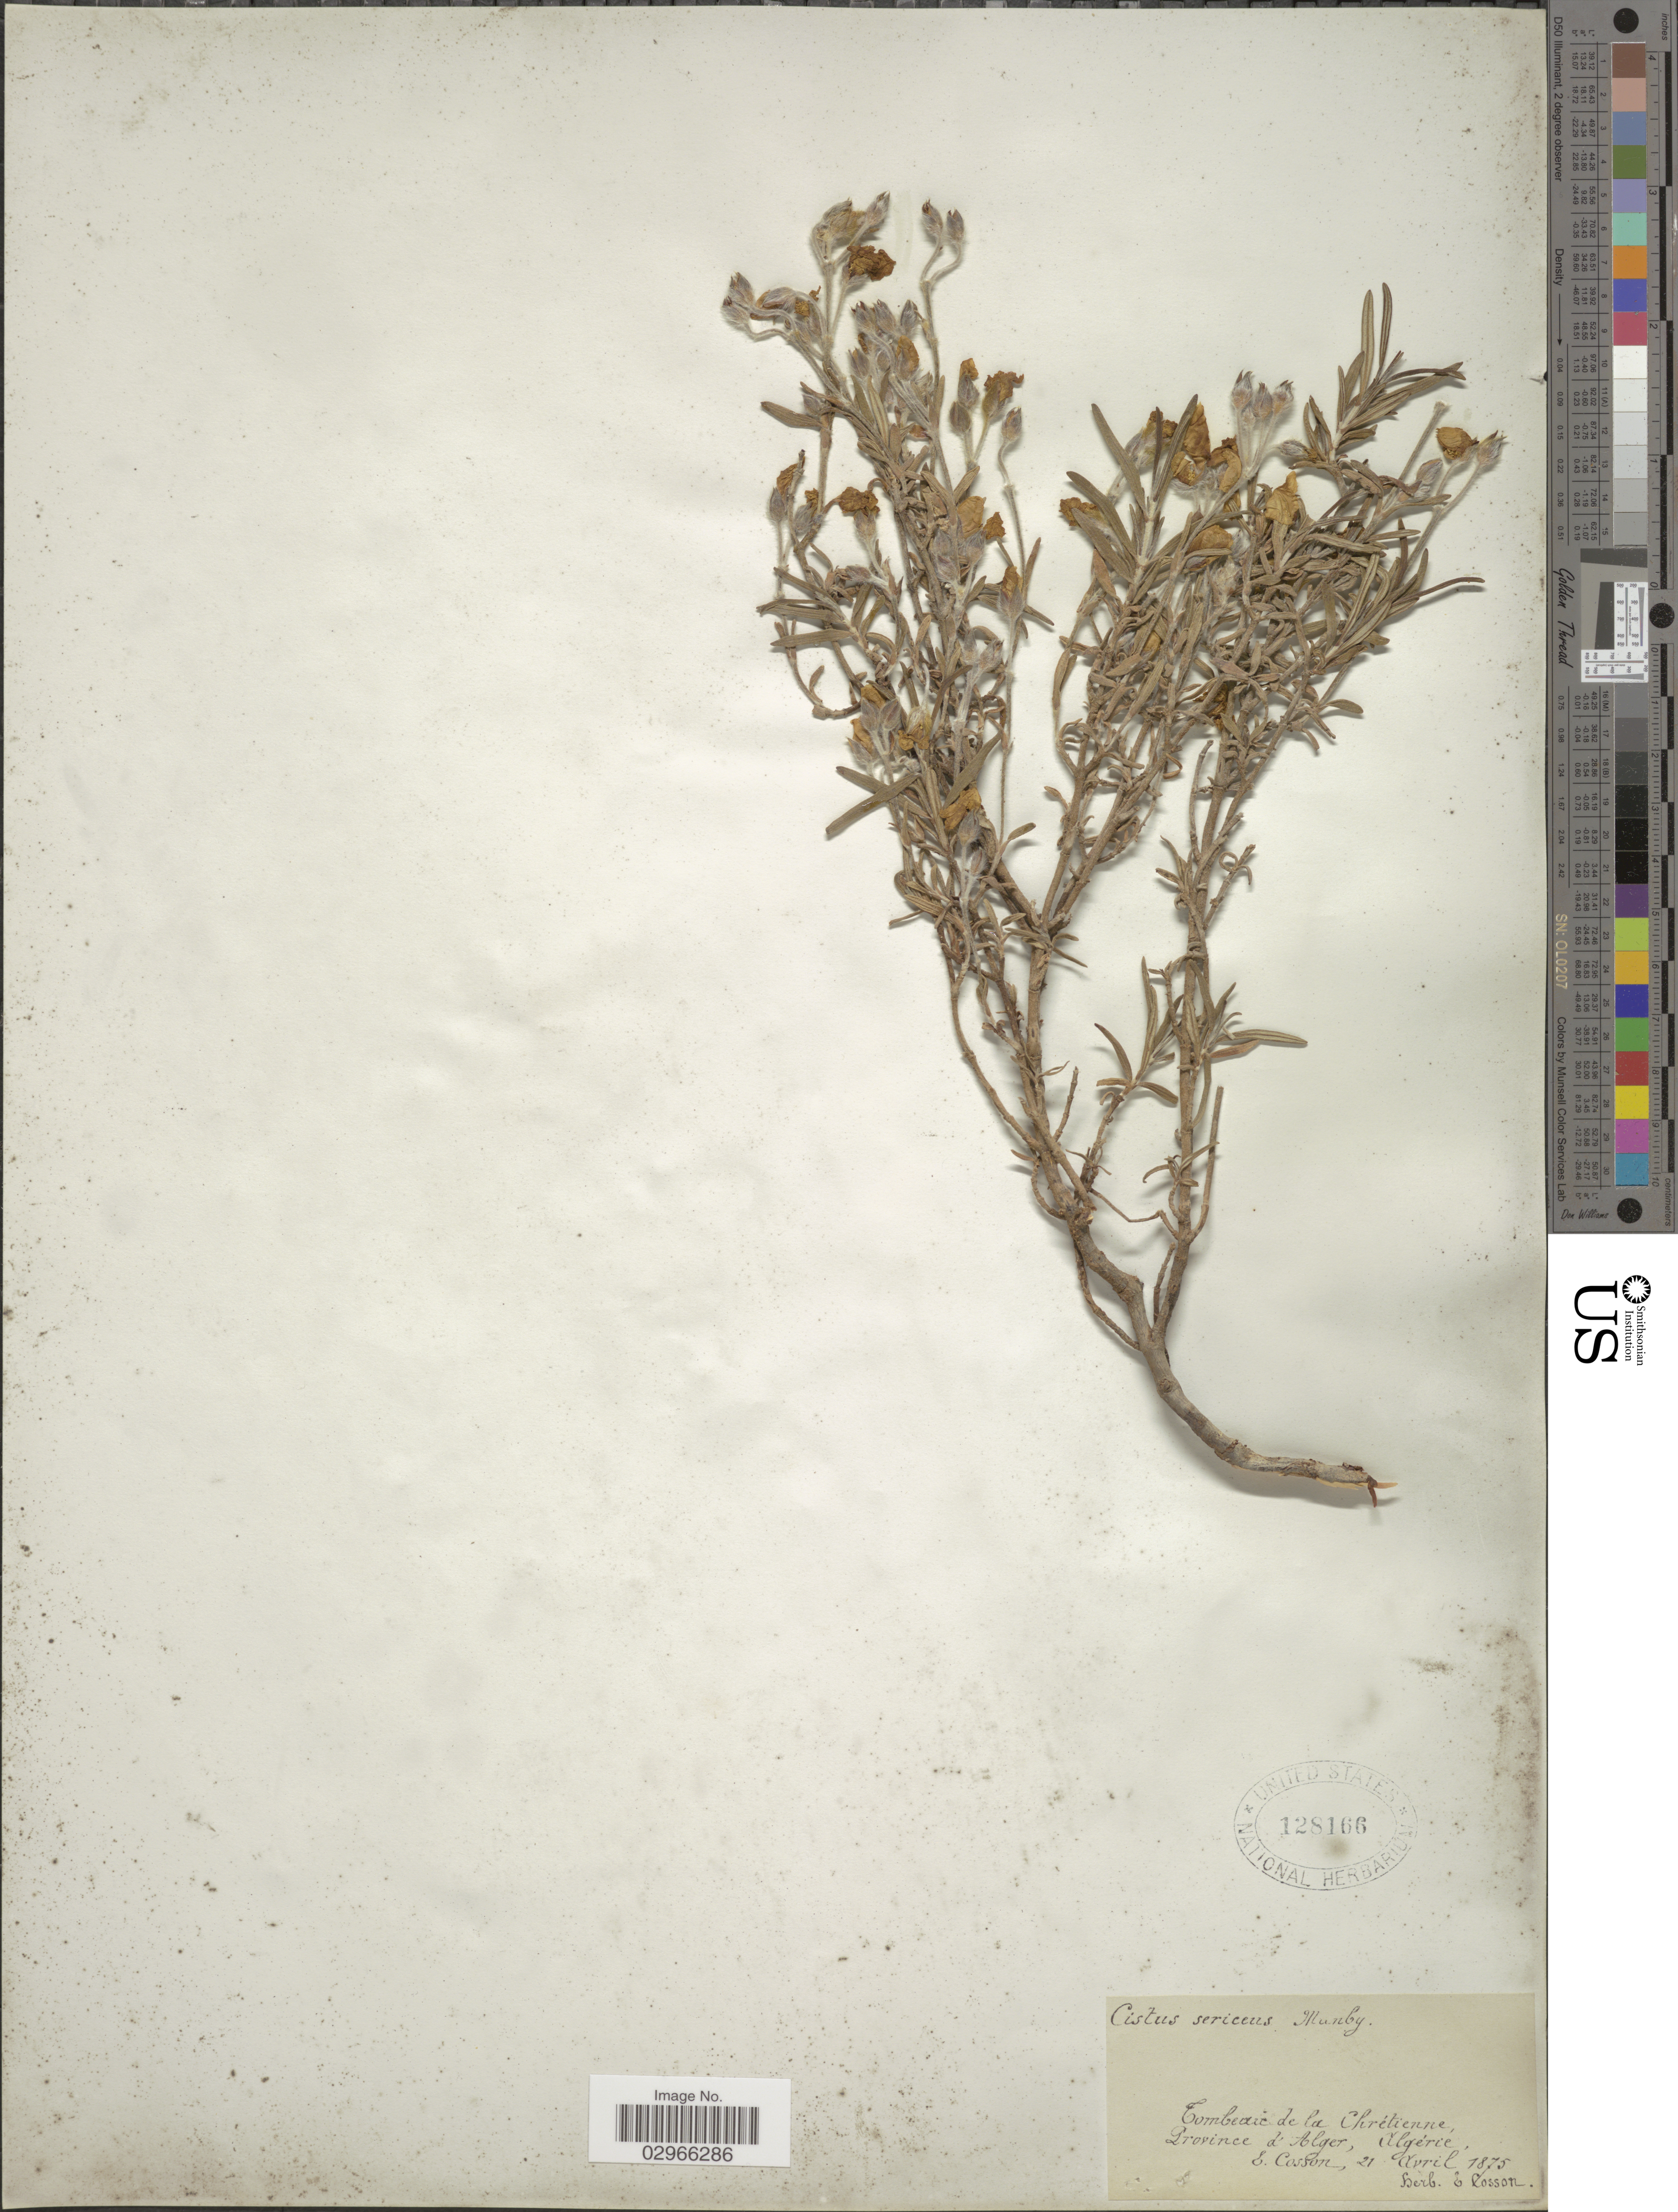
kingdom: Plantae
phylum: Tracheophyta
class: Magnoliopsida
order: Malvales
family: Cistaceae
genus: Cistus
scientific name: Cistus sericeus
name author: Munby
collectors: E. Cosson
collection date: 1875-04-21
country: Algeria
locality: Province d'Alger.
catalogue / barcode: US 128166